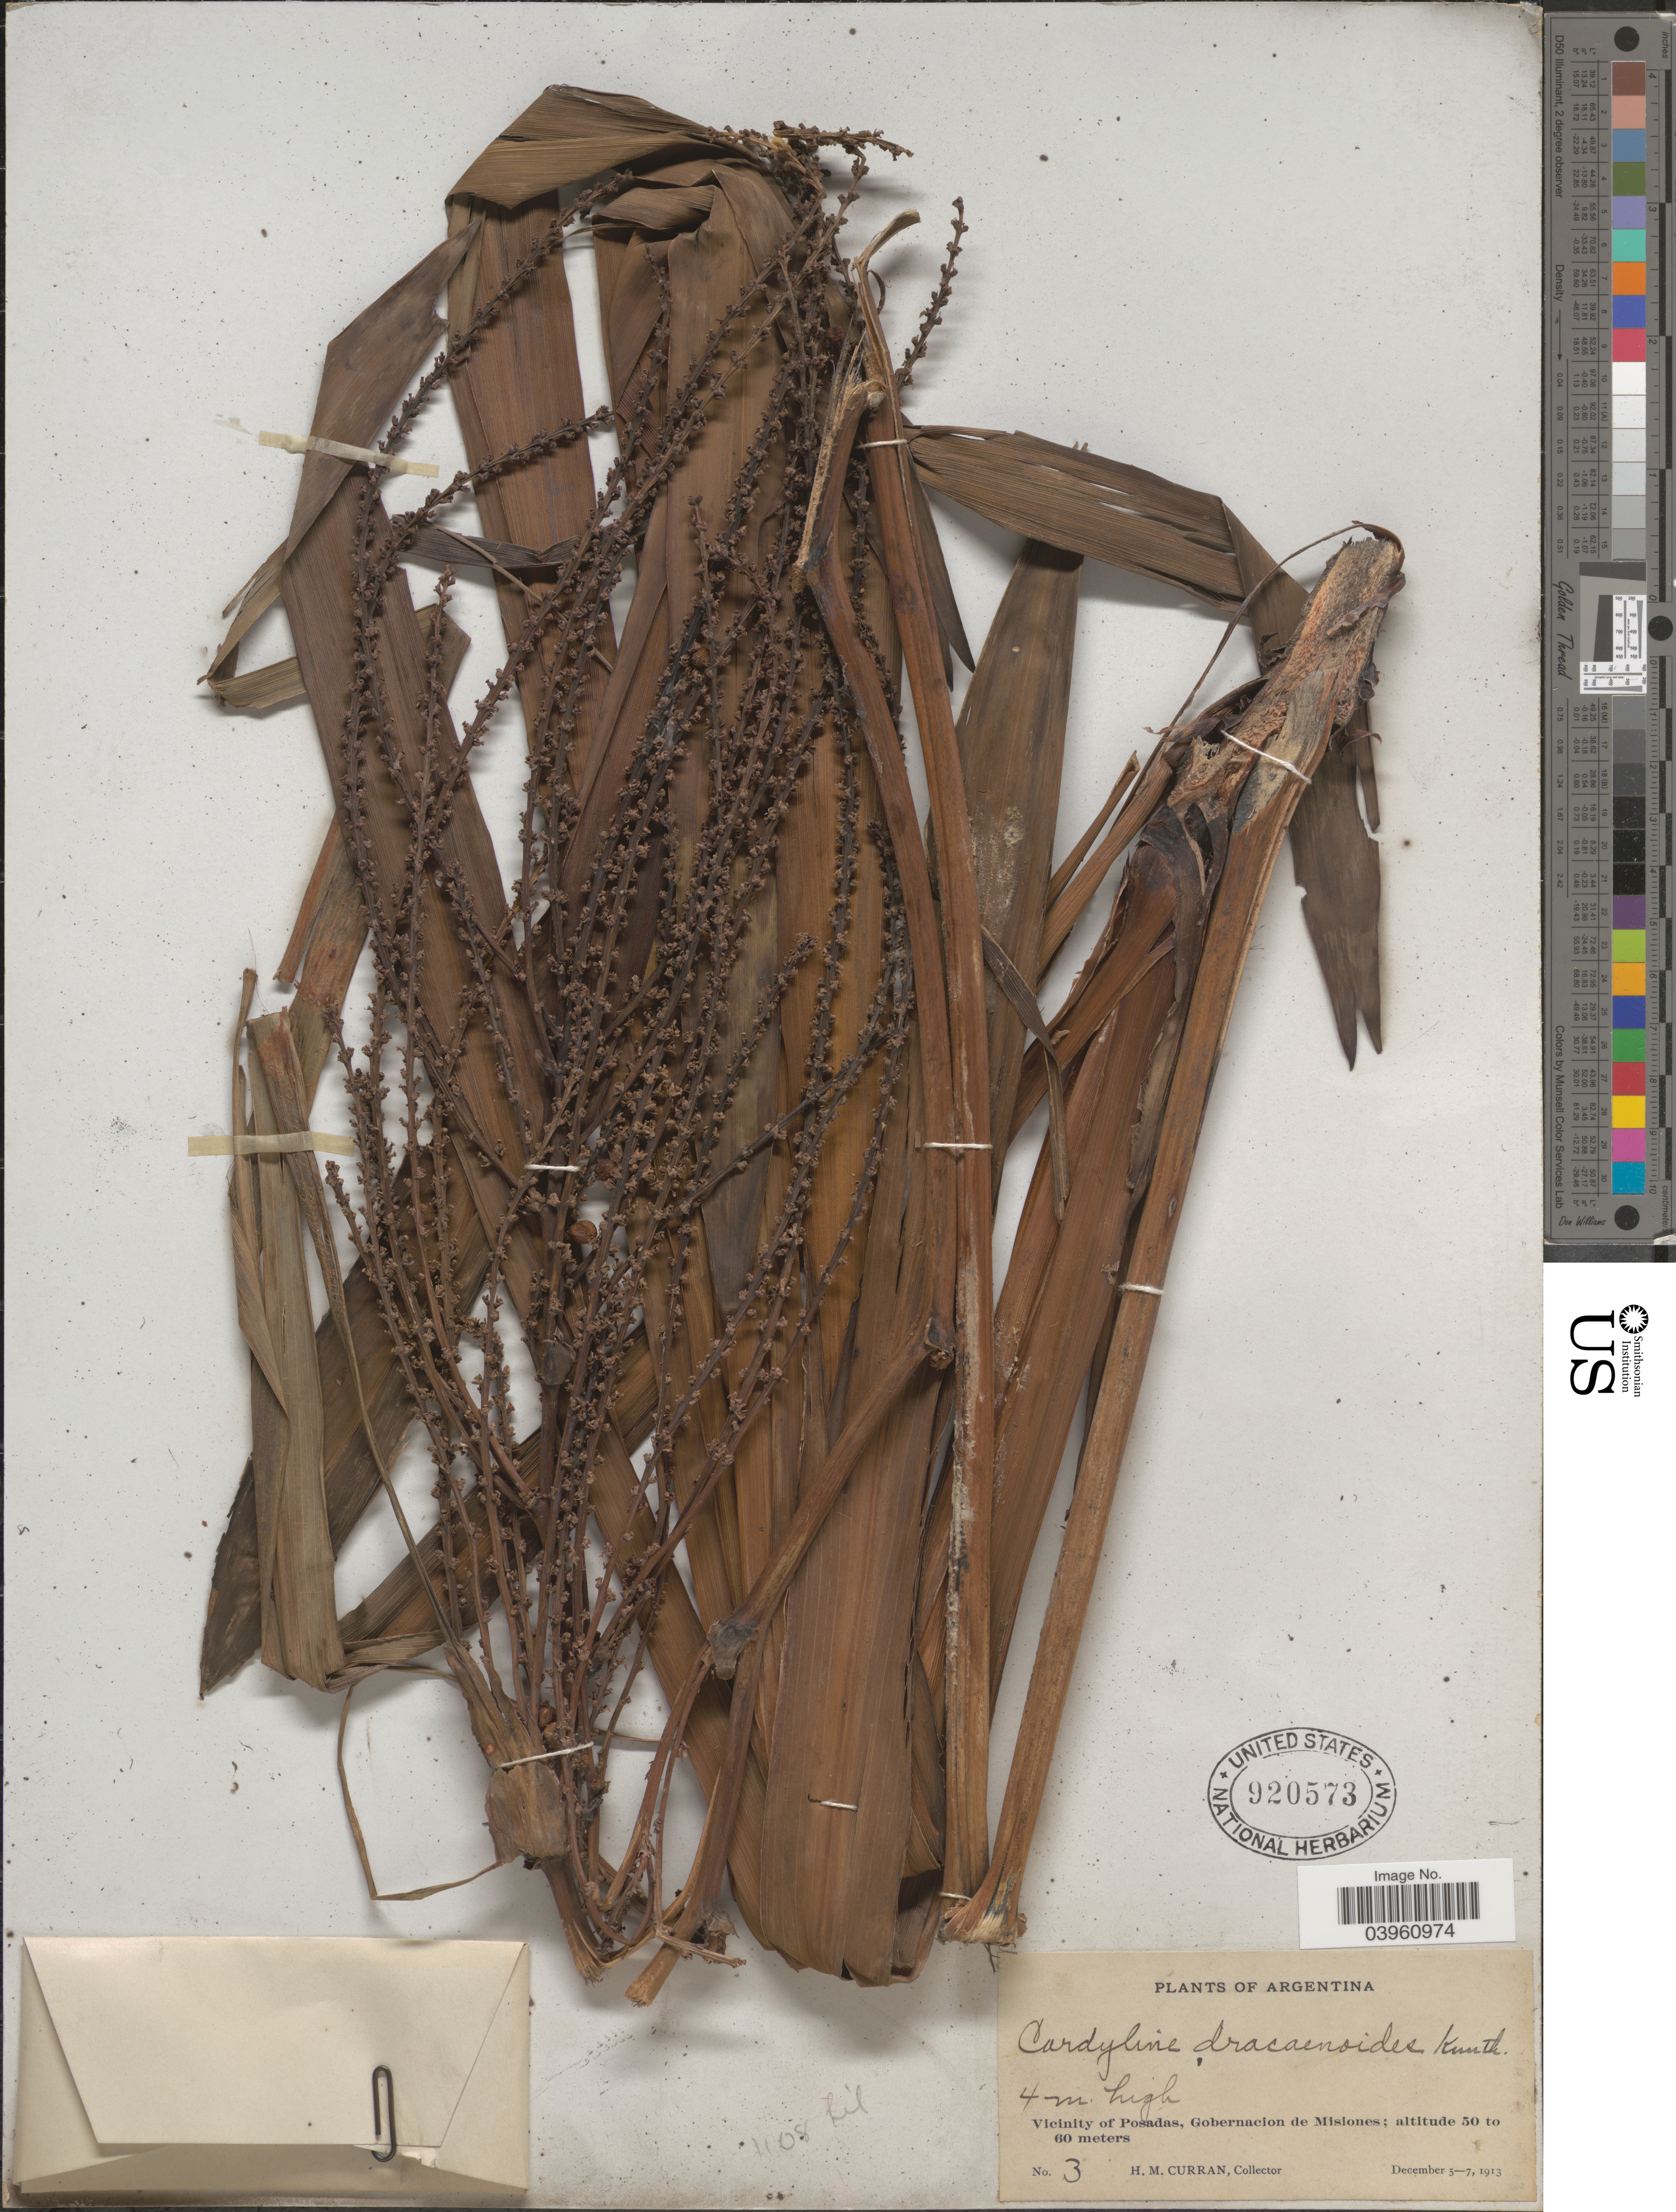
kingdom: Plantae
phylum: Tracheophyta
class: Liliopsida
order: Asparagales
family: Asparagaceae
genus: Cordyline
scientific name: Cordyline dracaenoides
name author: Kunth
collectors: H. M. Curran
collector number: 3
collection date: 1913-12-05/1913-12-07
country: Argentina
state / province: Misiones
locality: Vicinity of Posadas, Gobernacion de Misiones.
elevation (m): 50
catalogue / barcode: US 920573